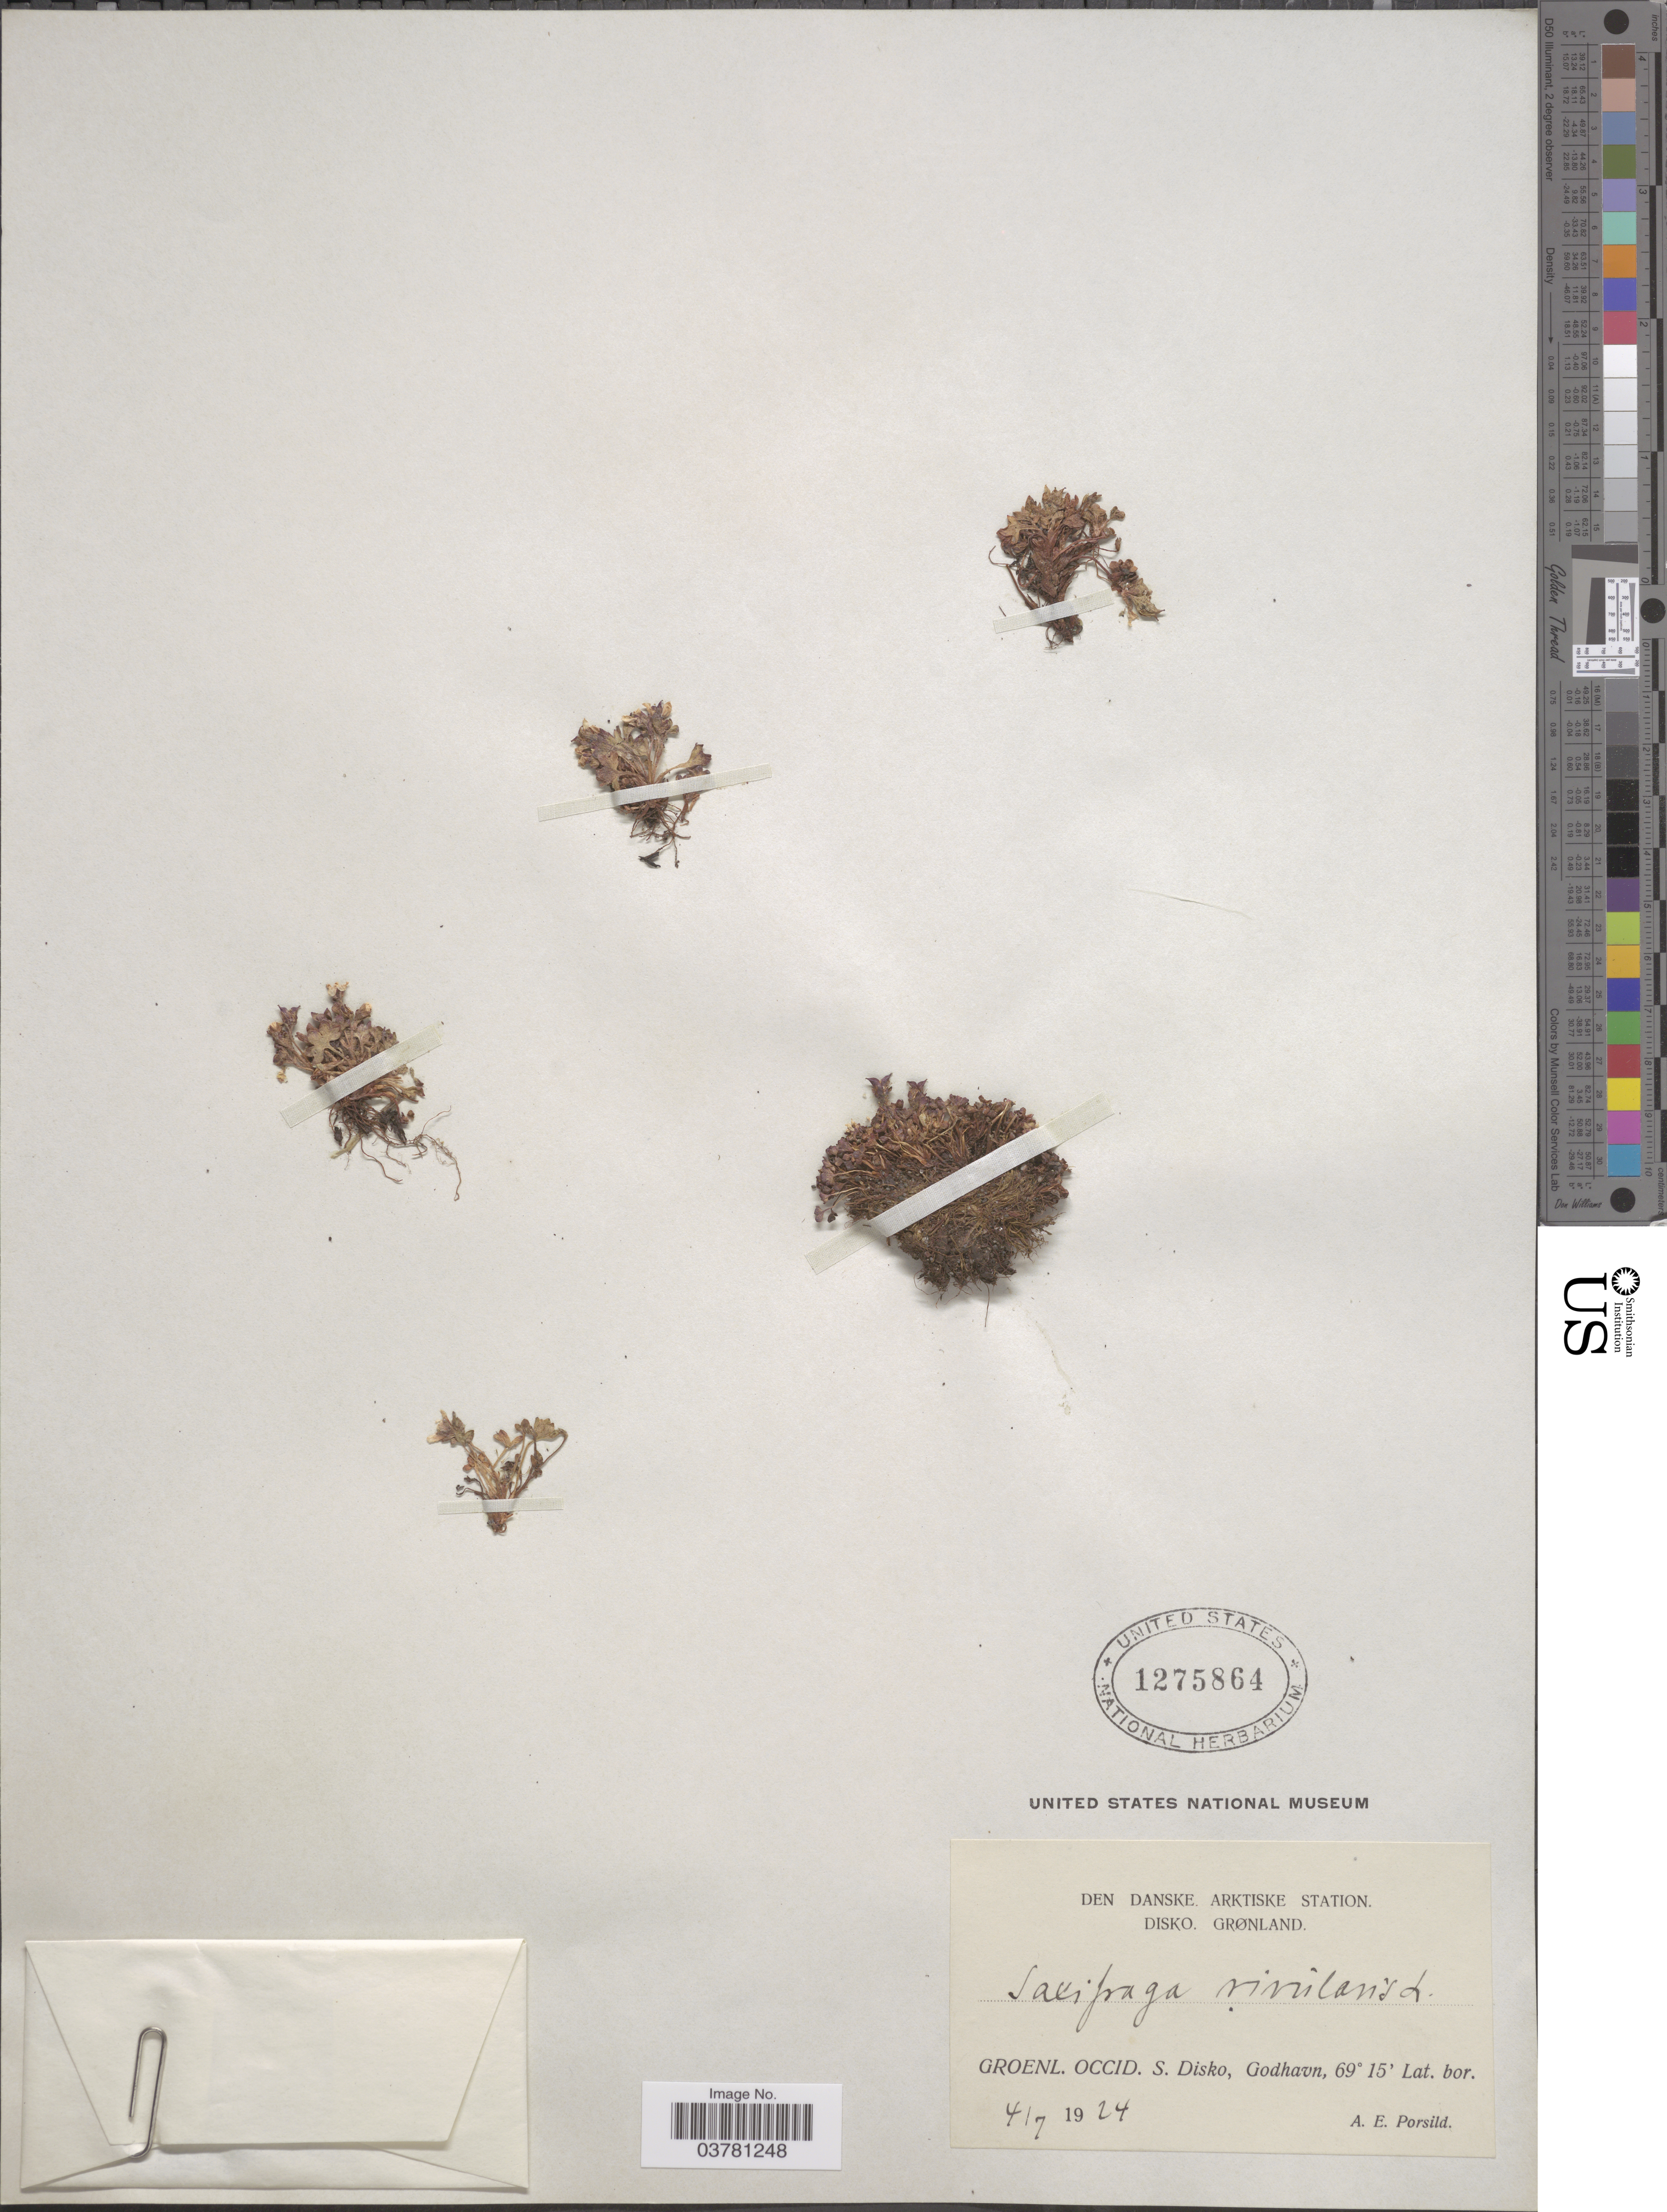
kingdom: Plantae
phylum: Tracheophyta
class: Magnoliopsida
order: Saxifragales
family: Saxifragaceae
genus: Saxifraga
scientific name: Saxifraga rivularis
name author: L.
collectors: A. E. Porsild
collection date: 1924-07-04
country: Greenland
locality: Den Danske. Arktiske Station. Disko. Grønland. Groenl. Occid. S. Disko, Godhavn.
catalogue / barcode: US 1275864